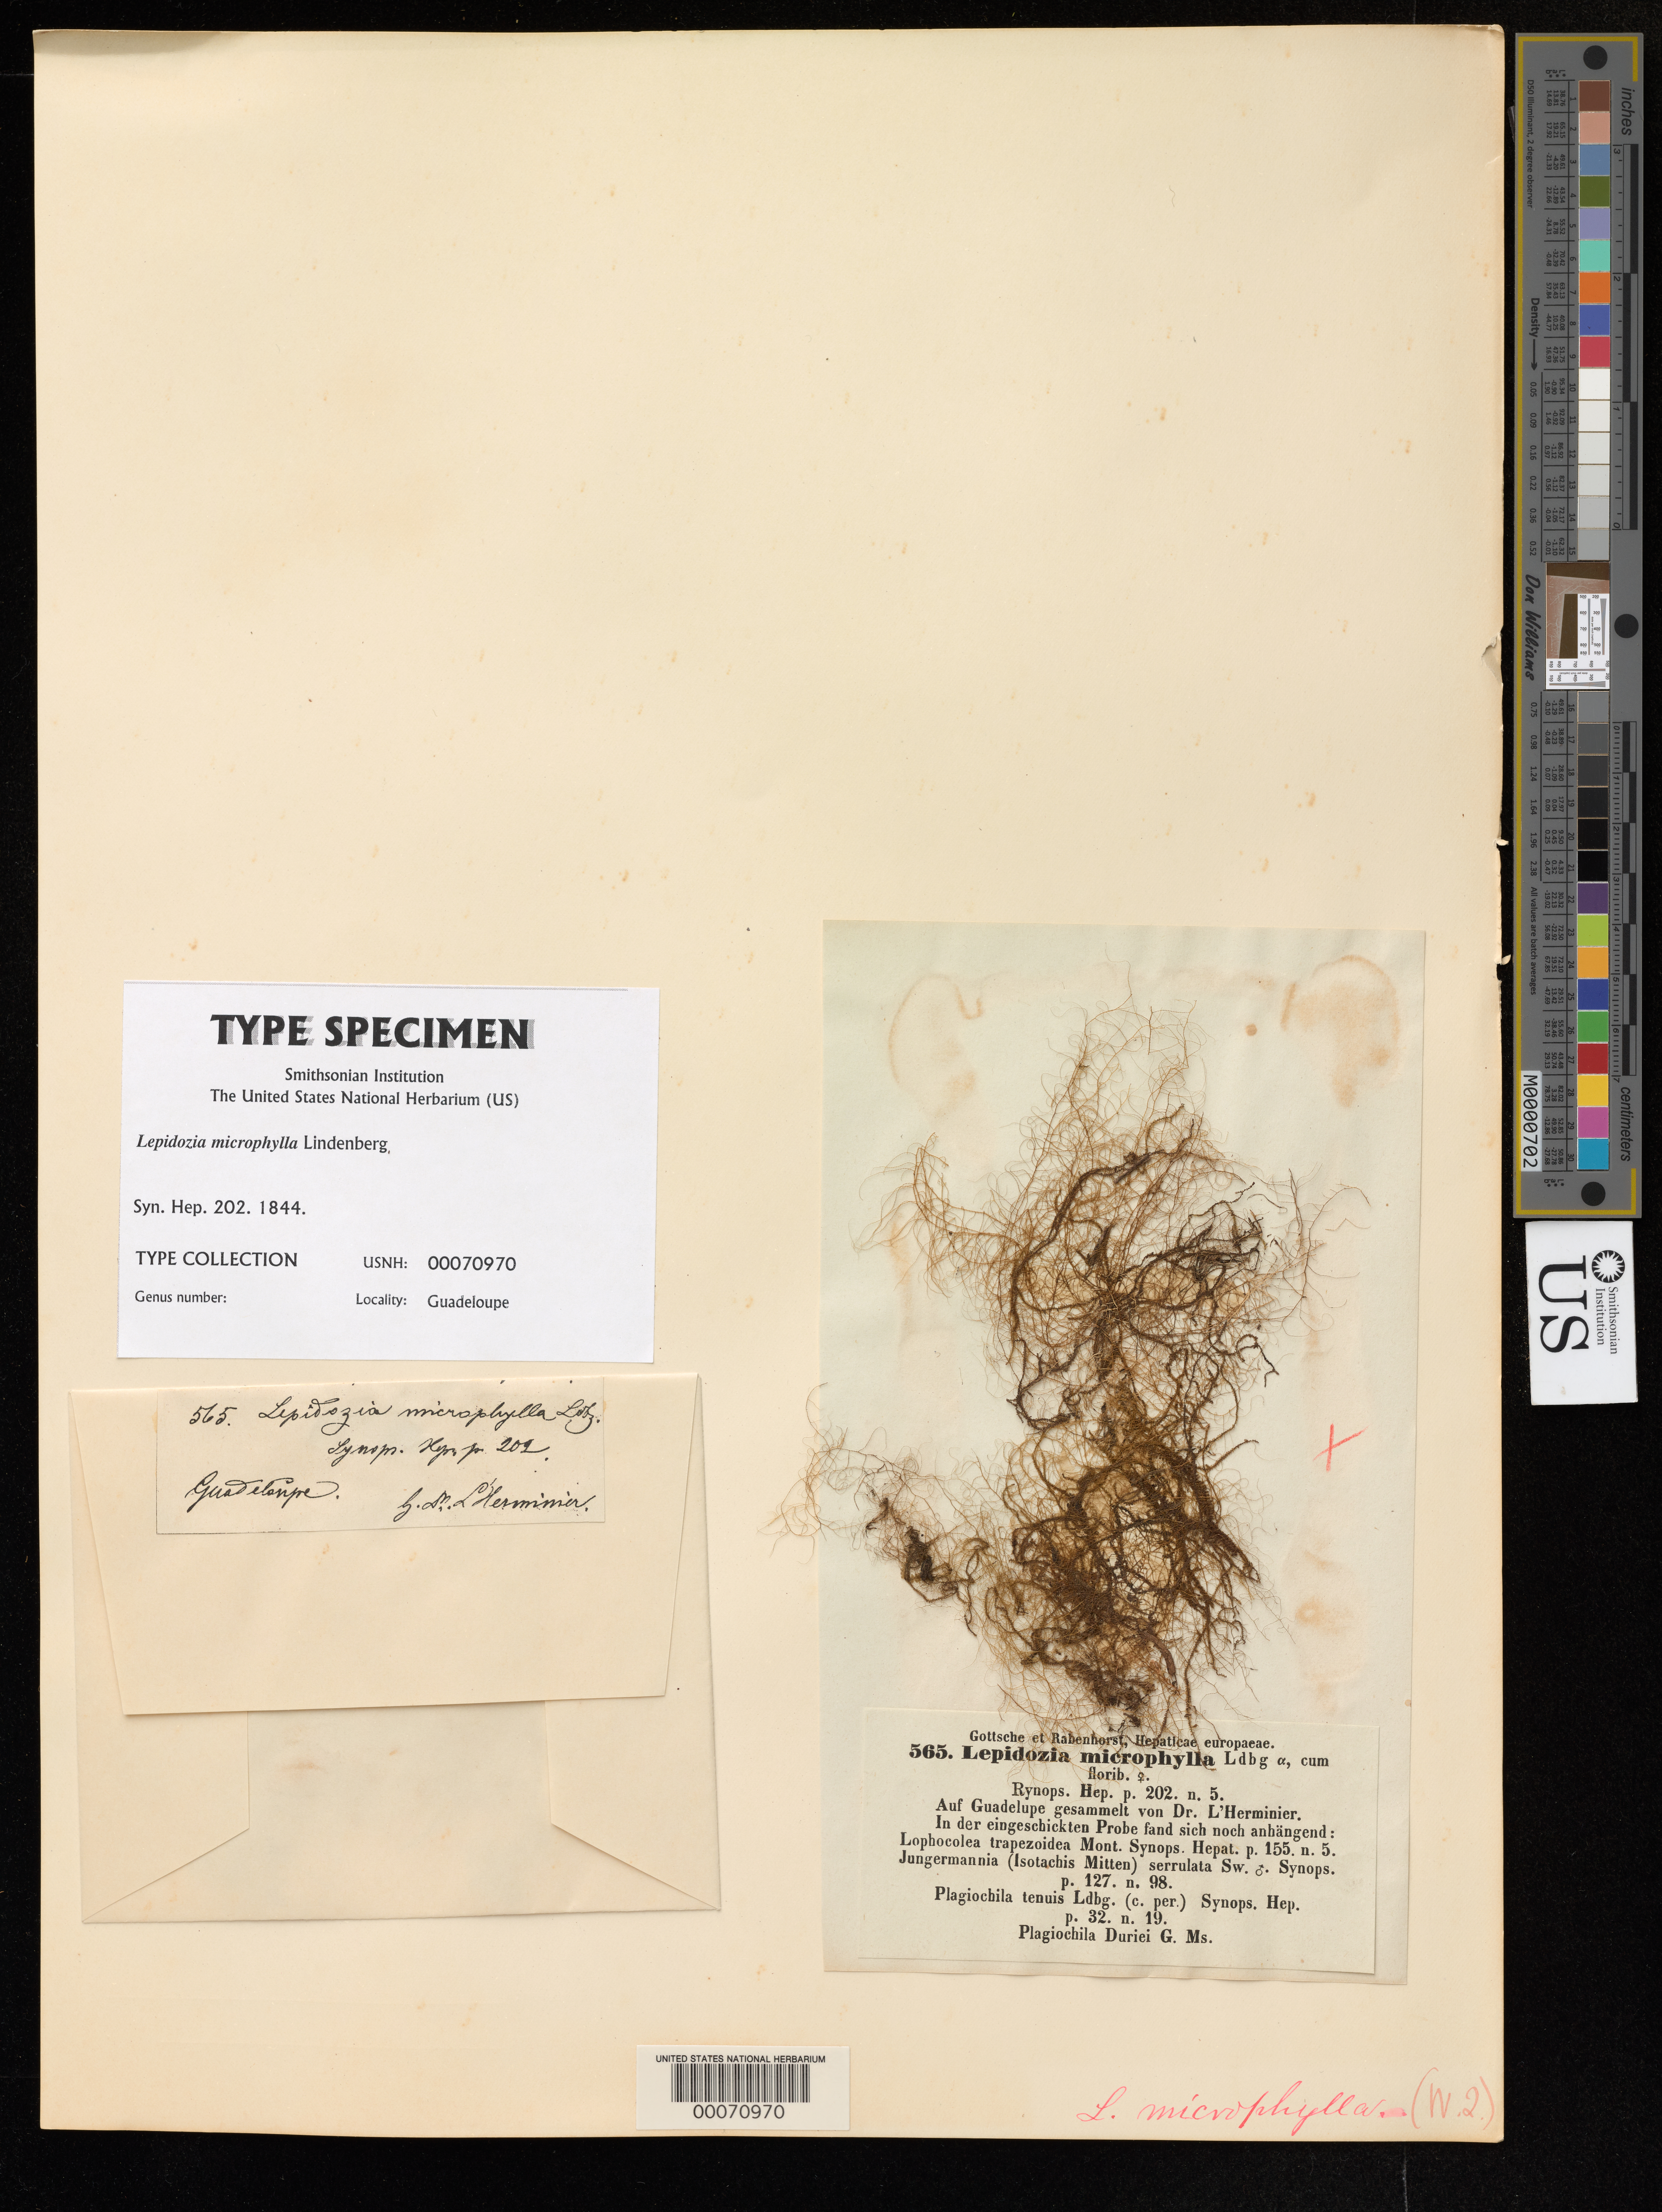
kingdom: Plantae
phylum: Marchantiophyta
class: Jungermanniopsida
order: Jungermanniales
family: Lepidoziaceae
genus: Lepidozia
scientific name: Lepidozia microphylla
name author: Lindenb.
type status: Type Collection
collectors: L. l'Herminier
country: Guadeloupe